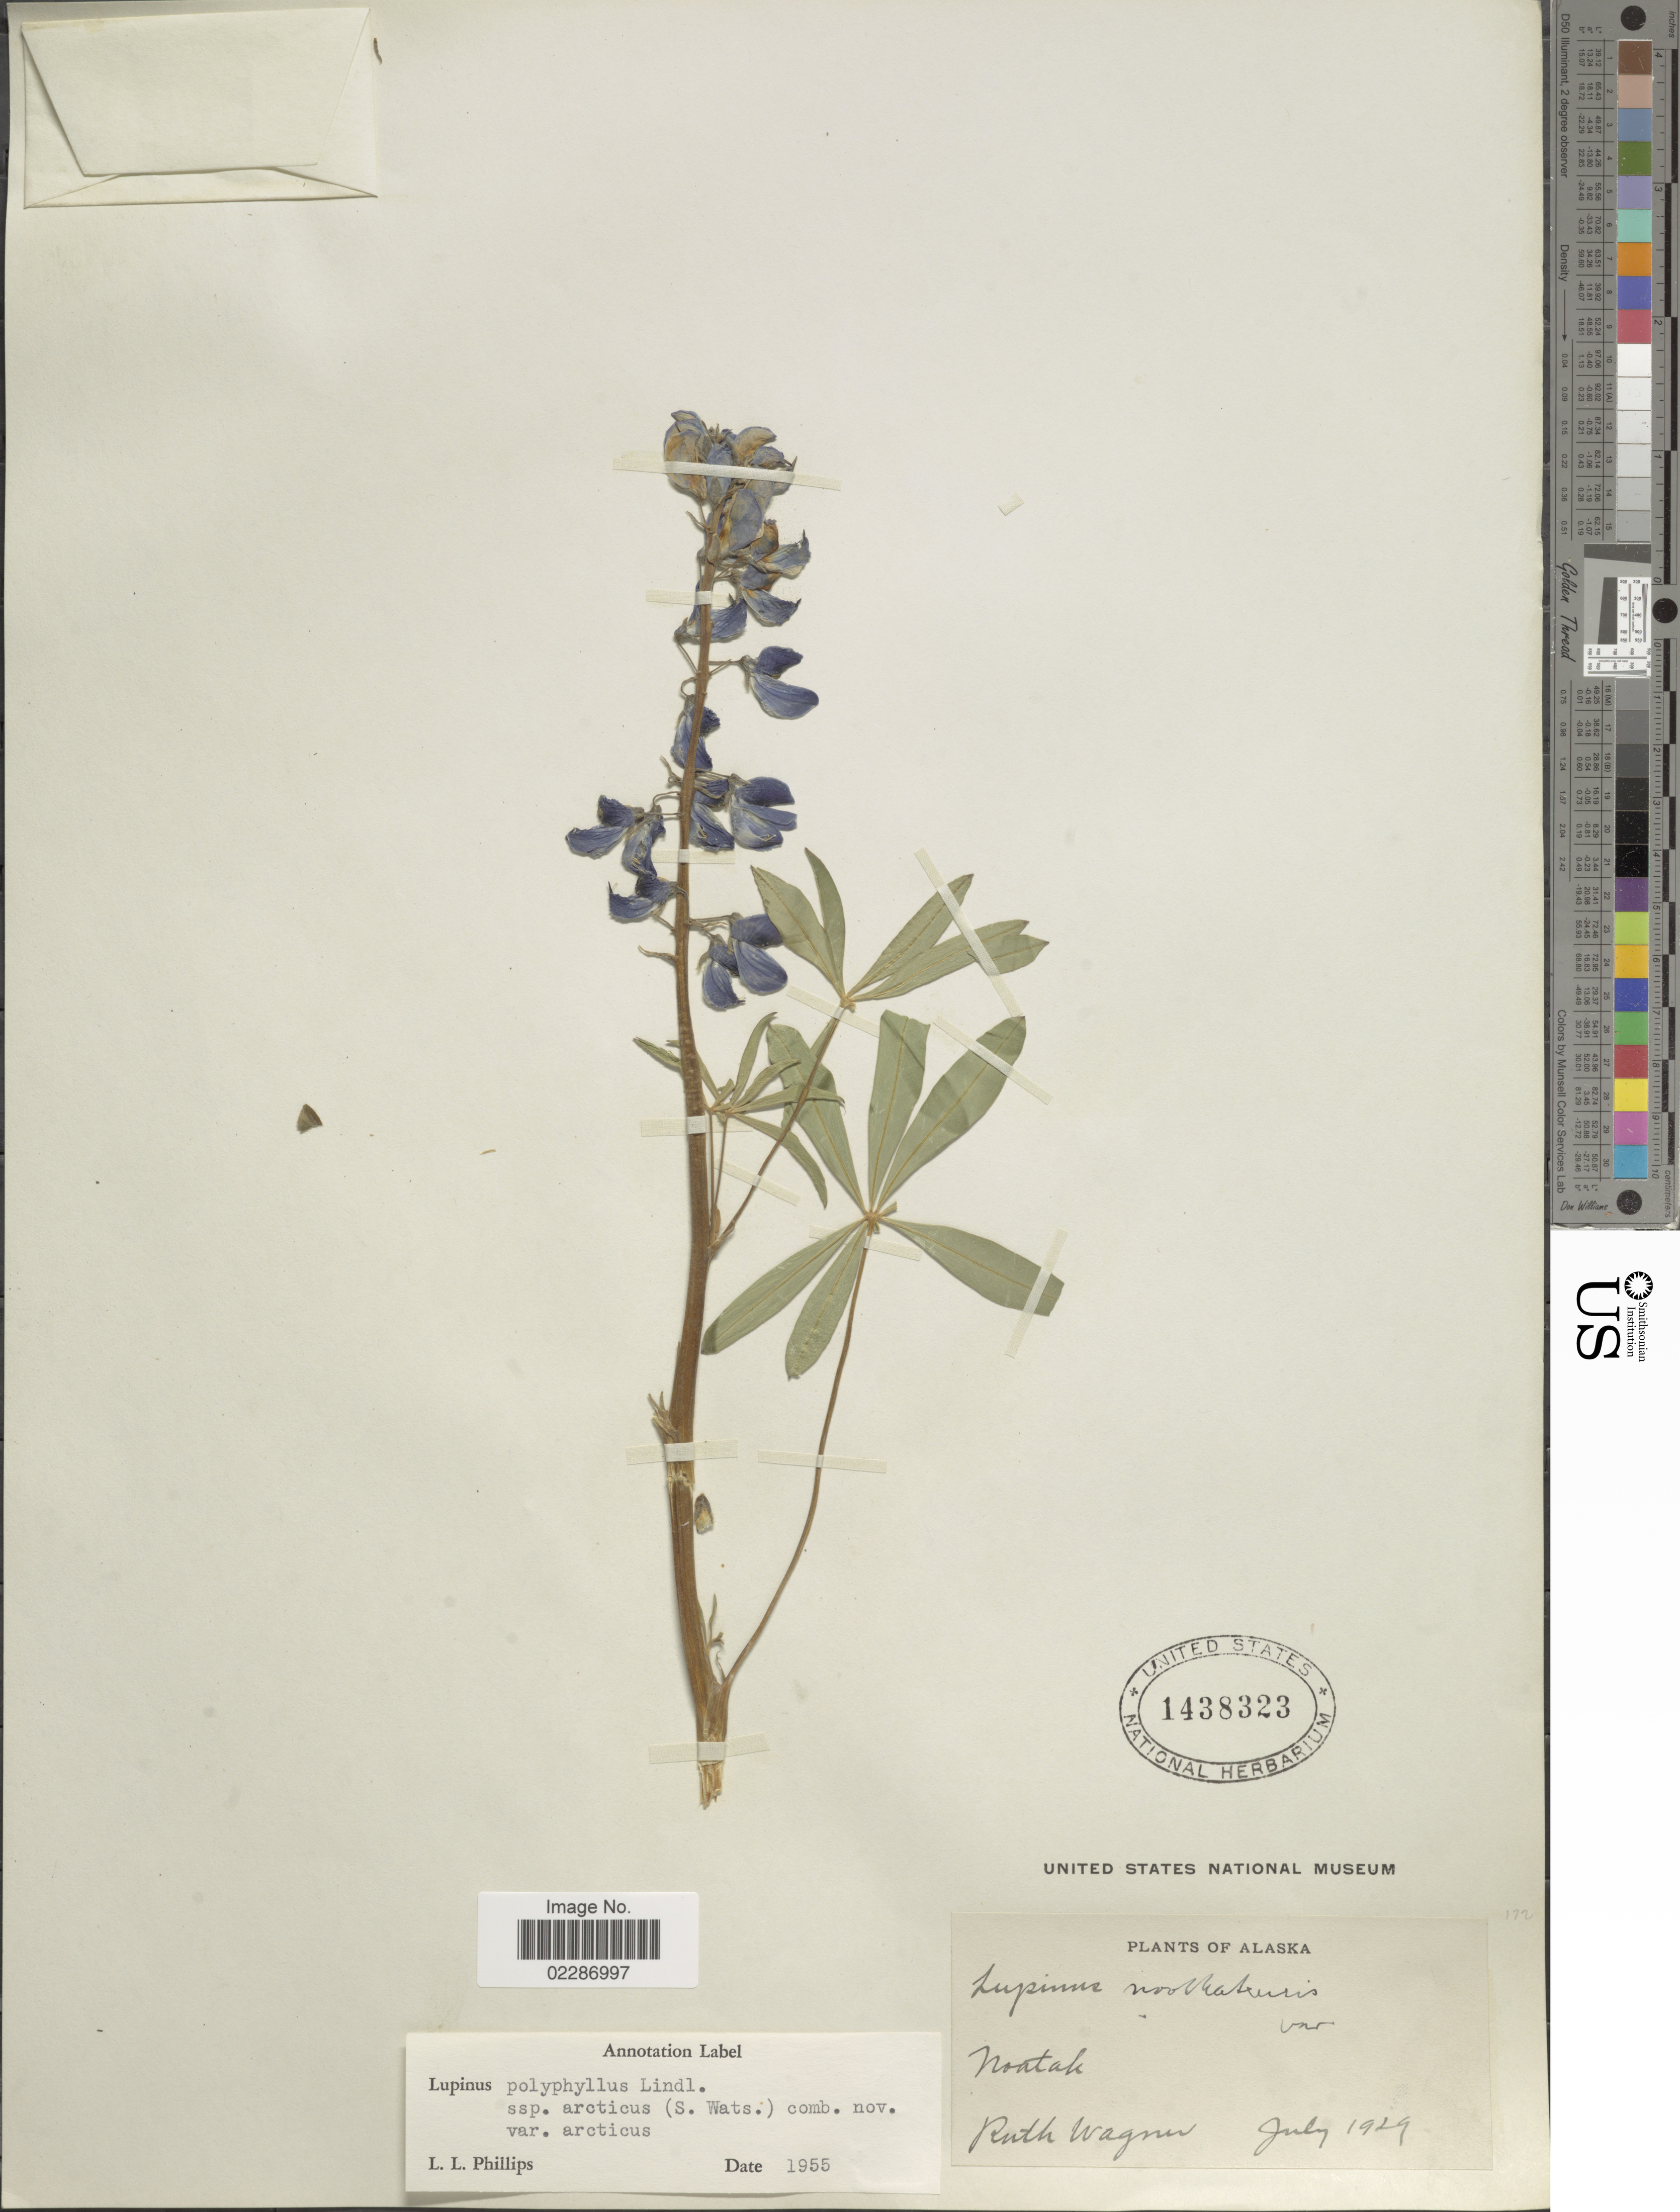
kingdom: Plantae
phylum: Tracheophyta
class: Magnoliopsida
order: Fabales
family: Fabaceae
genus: Lupinus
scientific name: Lupinus arcticus subsp. arcticus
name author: S. Watson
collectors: R. Wagner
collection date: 1929-07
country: United States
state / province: Alaska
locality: Noatak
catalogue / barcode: US 1438323